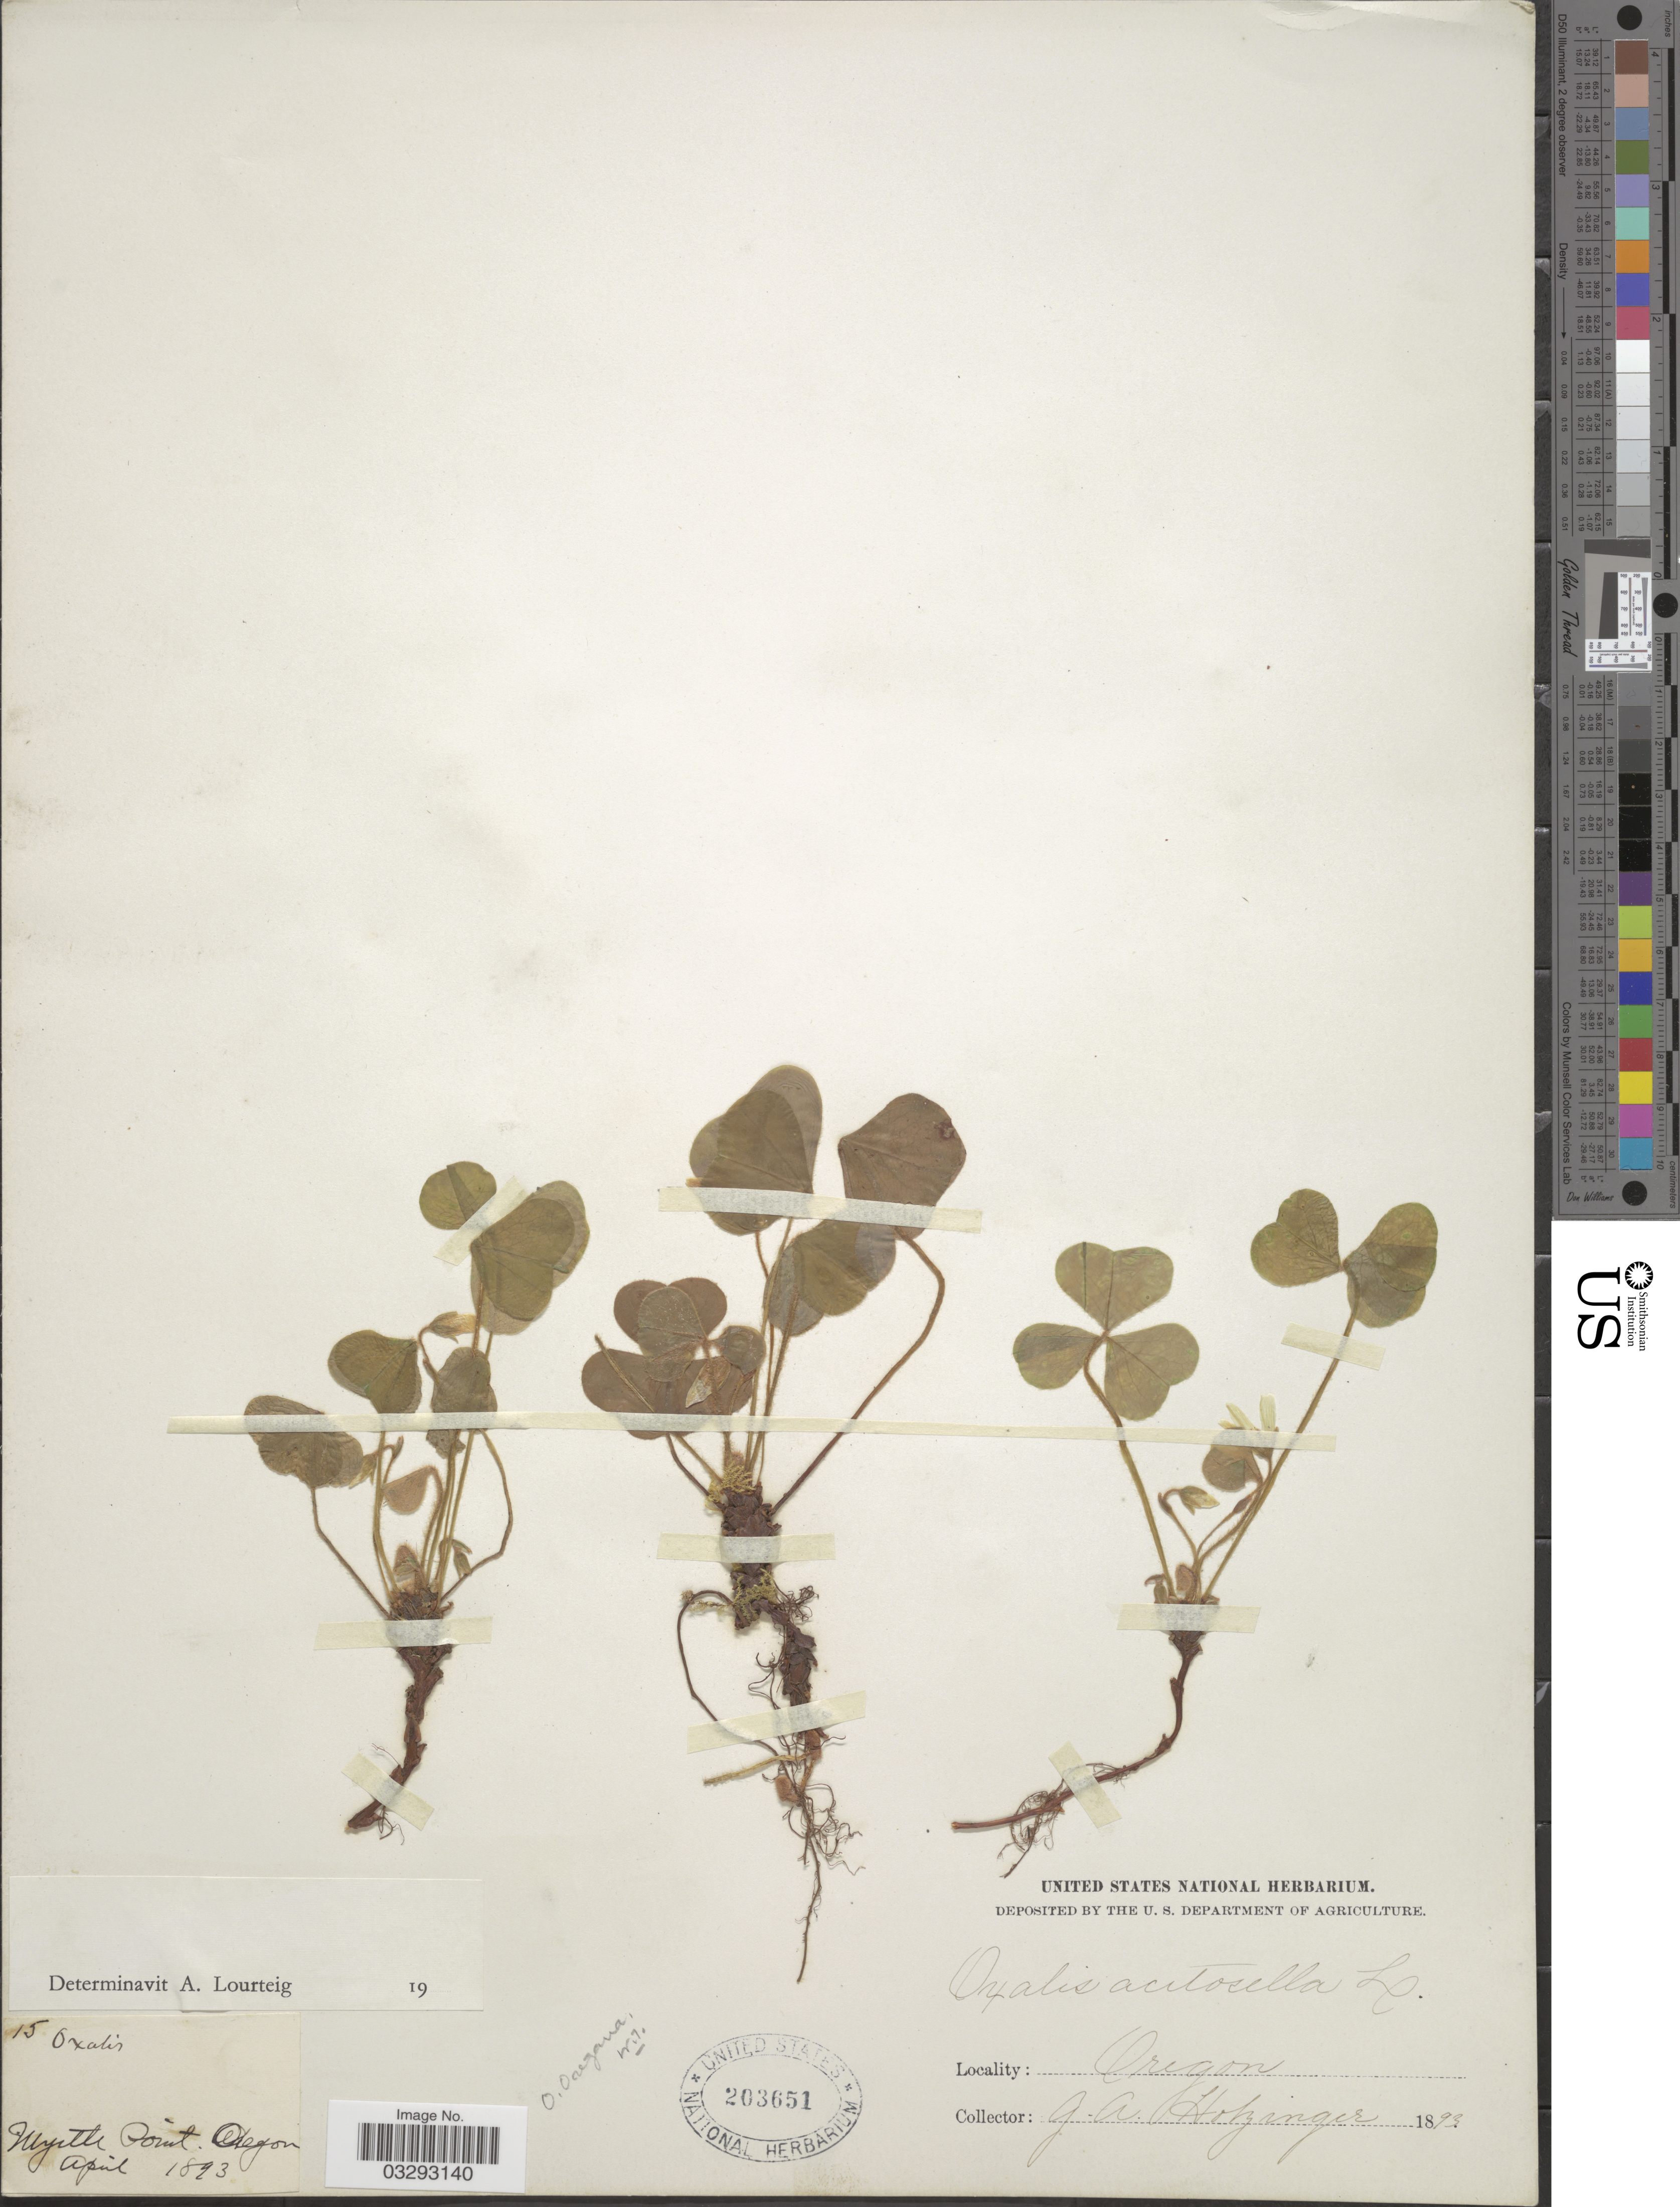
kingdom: Plantae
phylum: Tracheophyta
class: Magnoliopsida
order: Oxalidales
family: Oxalidaceae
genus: Oxalis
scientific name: Oxalis acetosella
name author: L.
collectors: G. A. Holzinger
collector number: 15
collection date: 1893-04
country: United States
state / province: Oregon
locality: Myrtle Point.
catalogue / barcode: US 203651